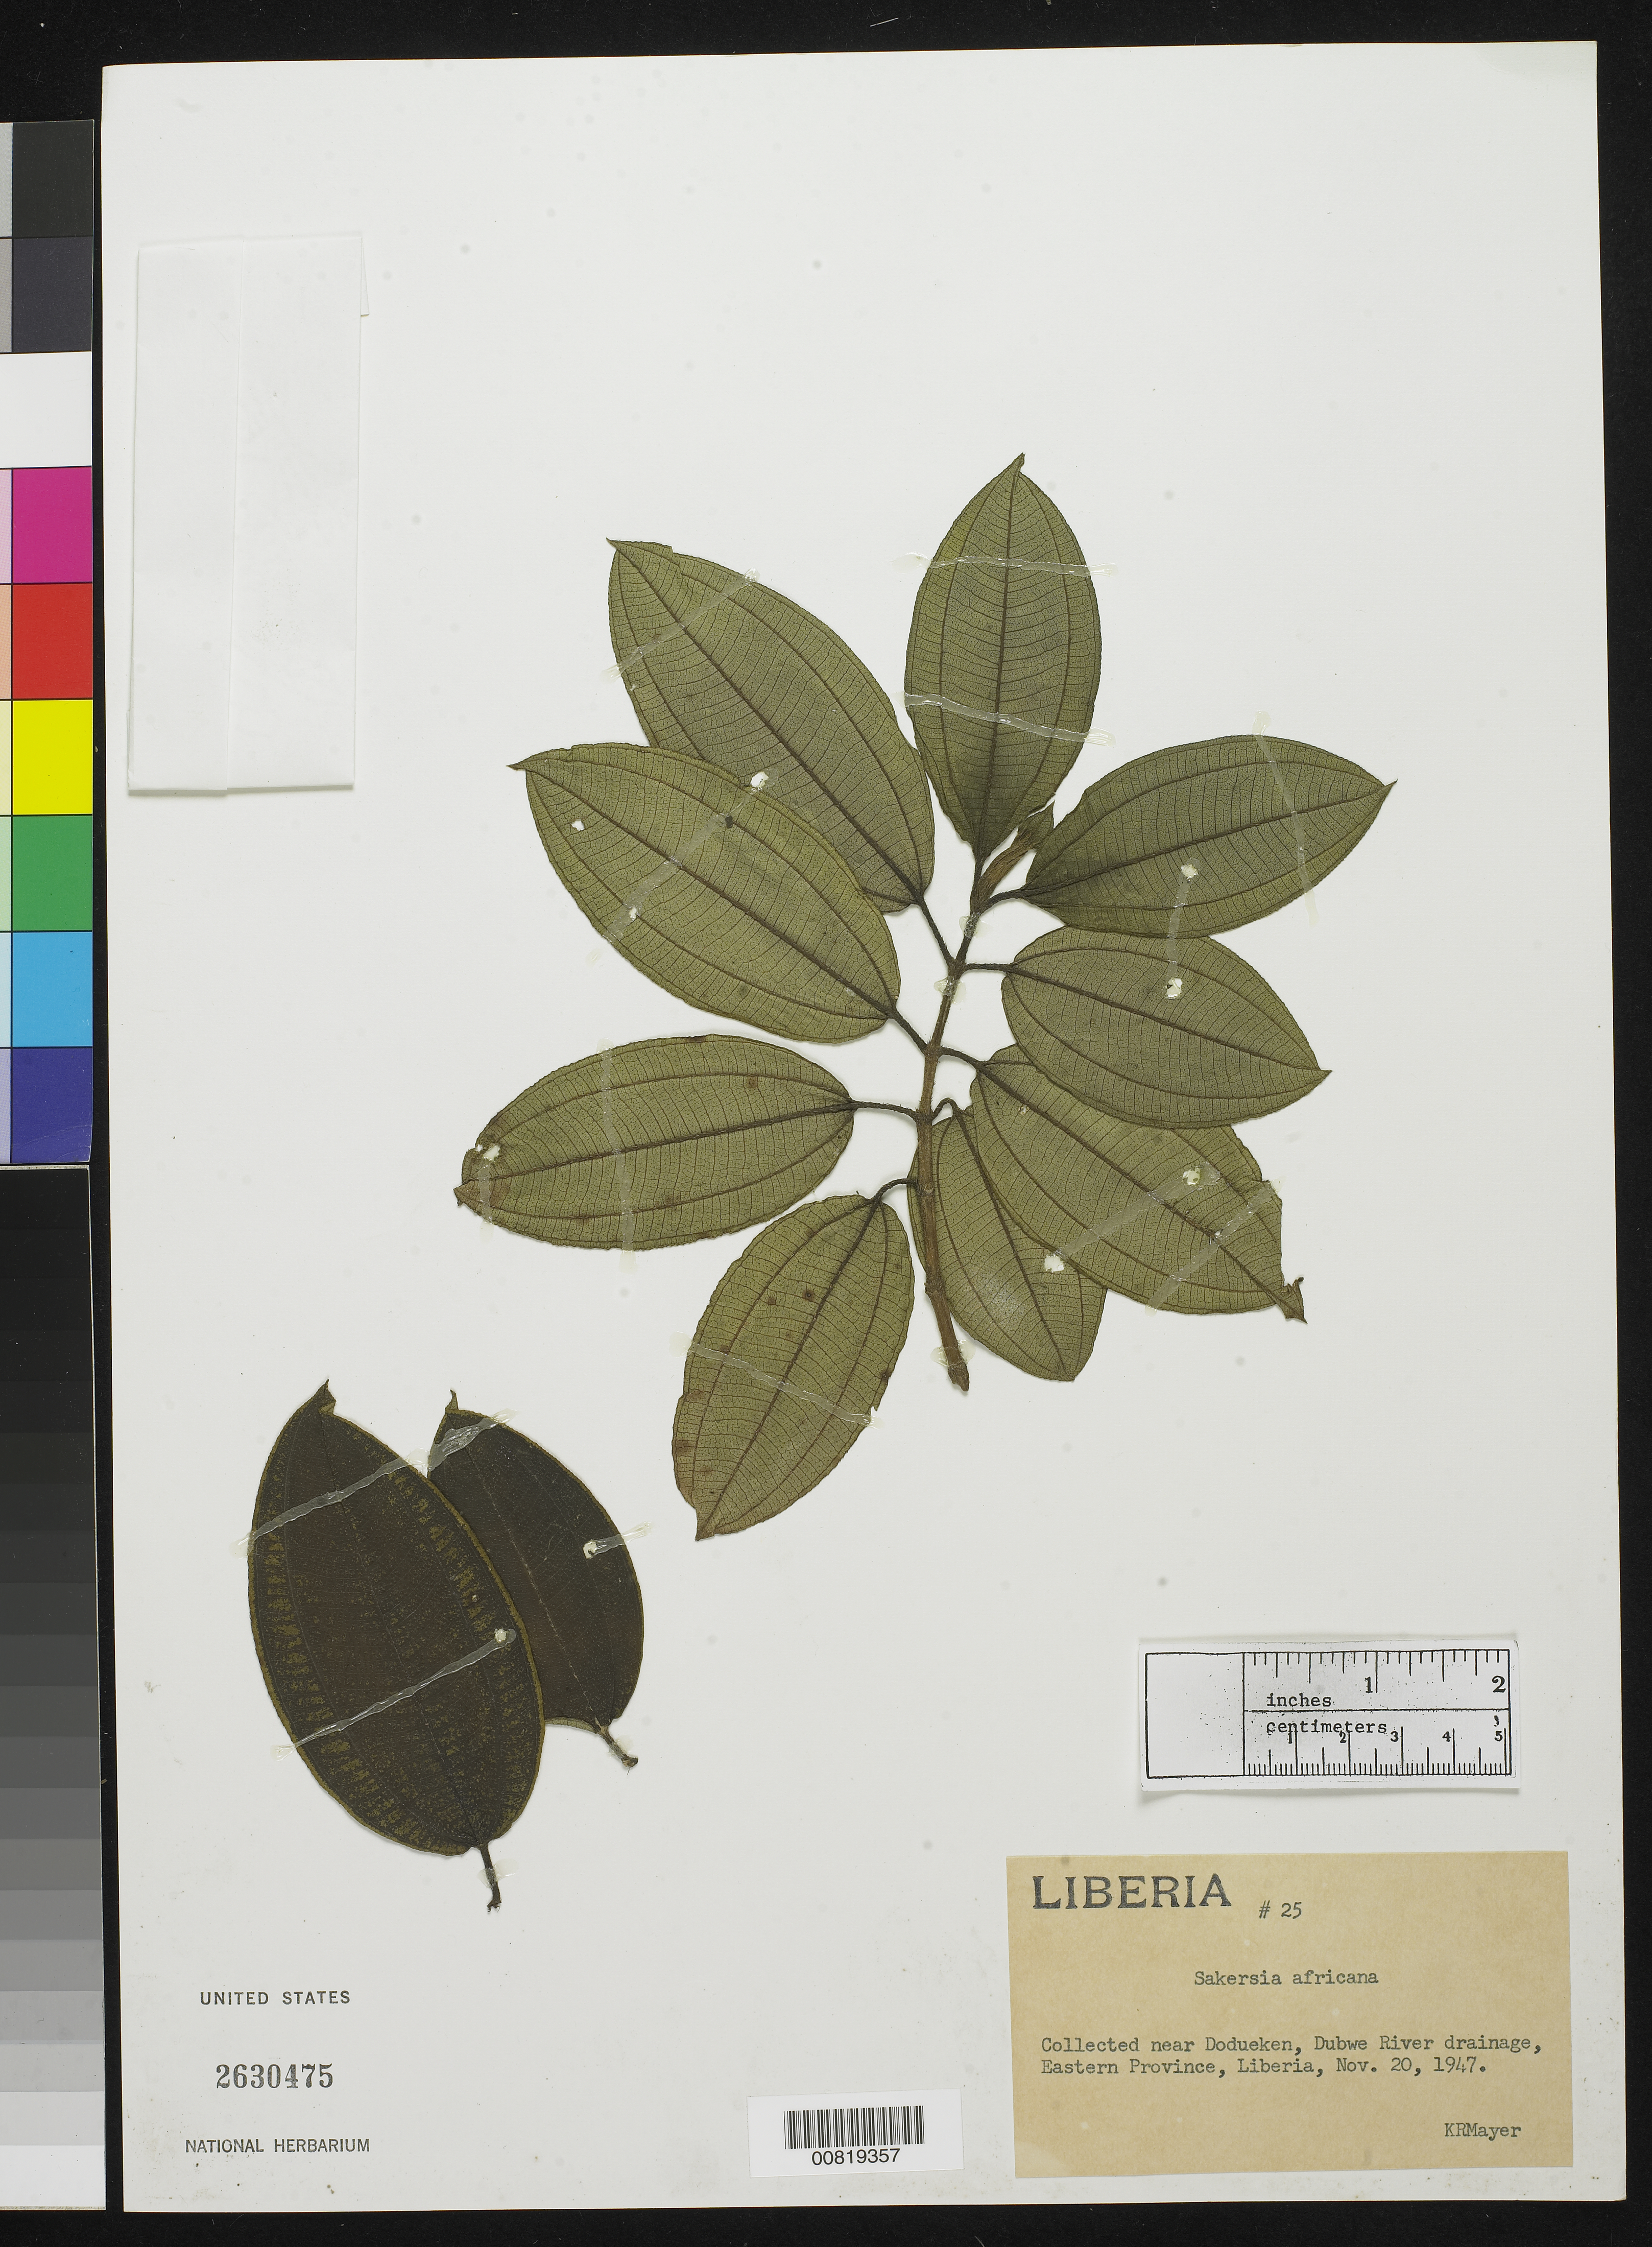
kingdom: Plantae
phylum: Tracheophyta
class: Magnoliopsida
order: Myrtales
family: Melastomataceae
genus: Dichaetanthera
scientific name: Dichaetanthera africana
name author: (Hook. f.) Jacq.-Fél.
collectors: K. R. Mayer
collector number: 25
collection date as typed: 20 Nov 1947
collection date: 1947-11-20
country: Liberia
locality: Eastern Province: Dubwe River drainage, near Dodueken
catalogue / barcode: US 2630475